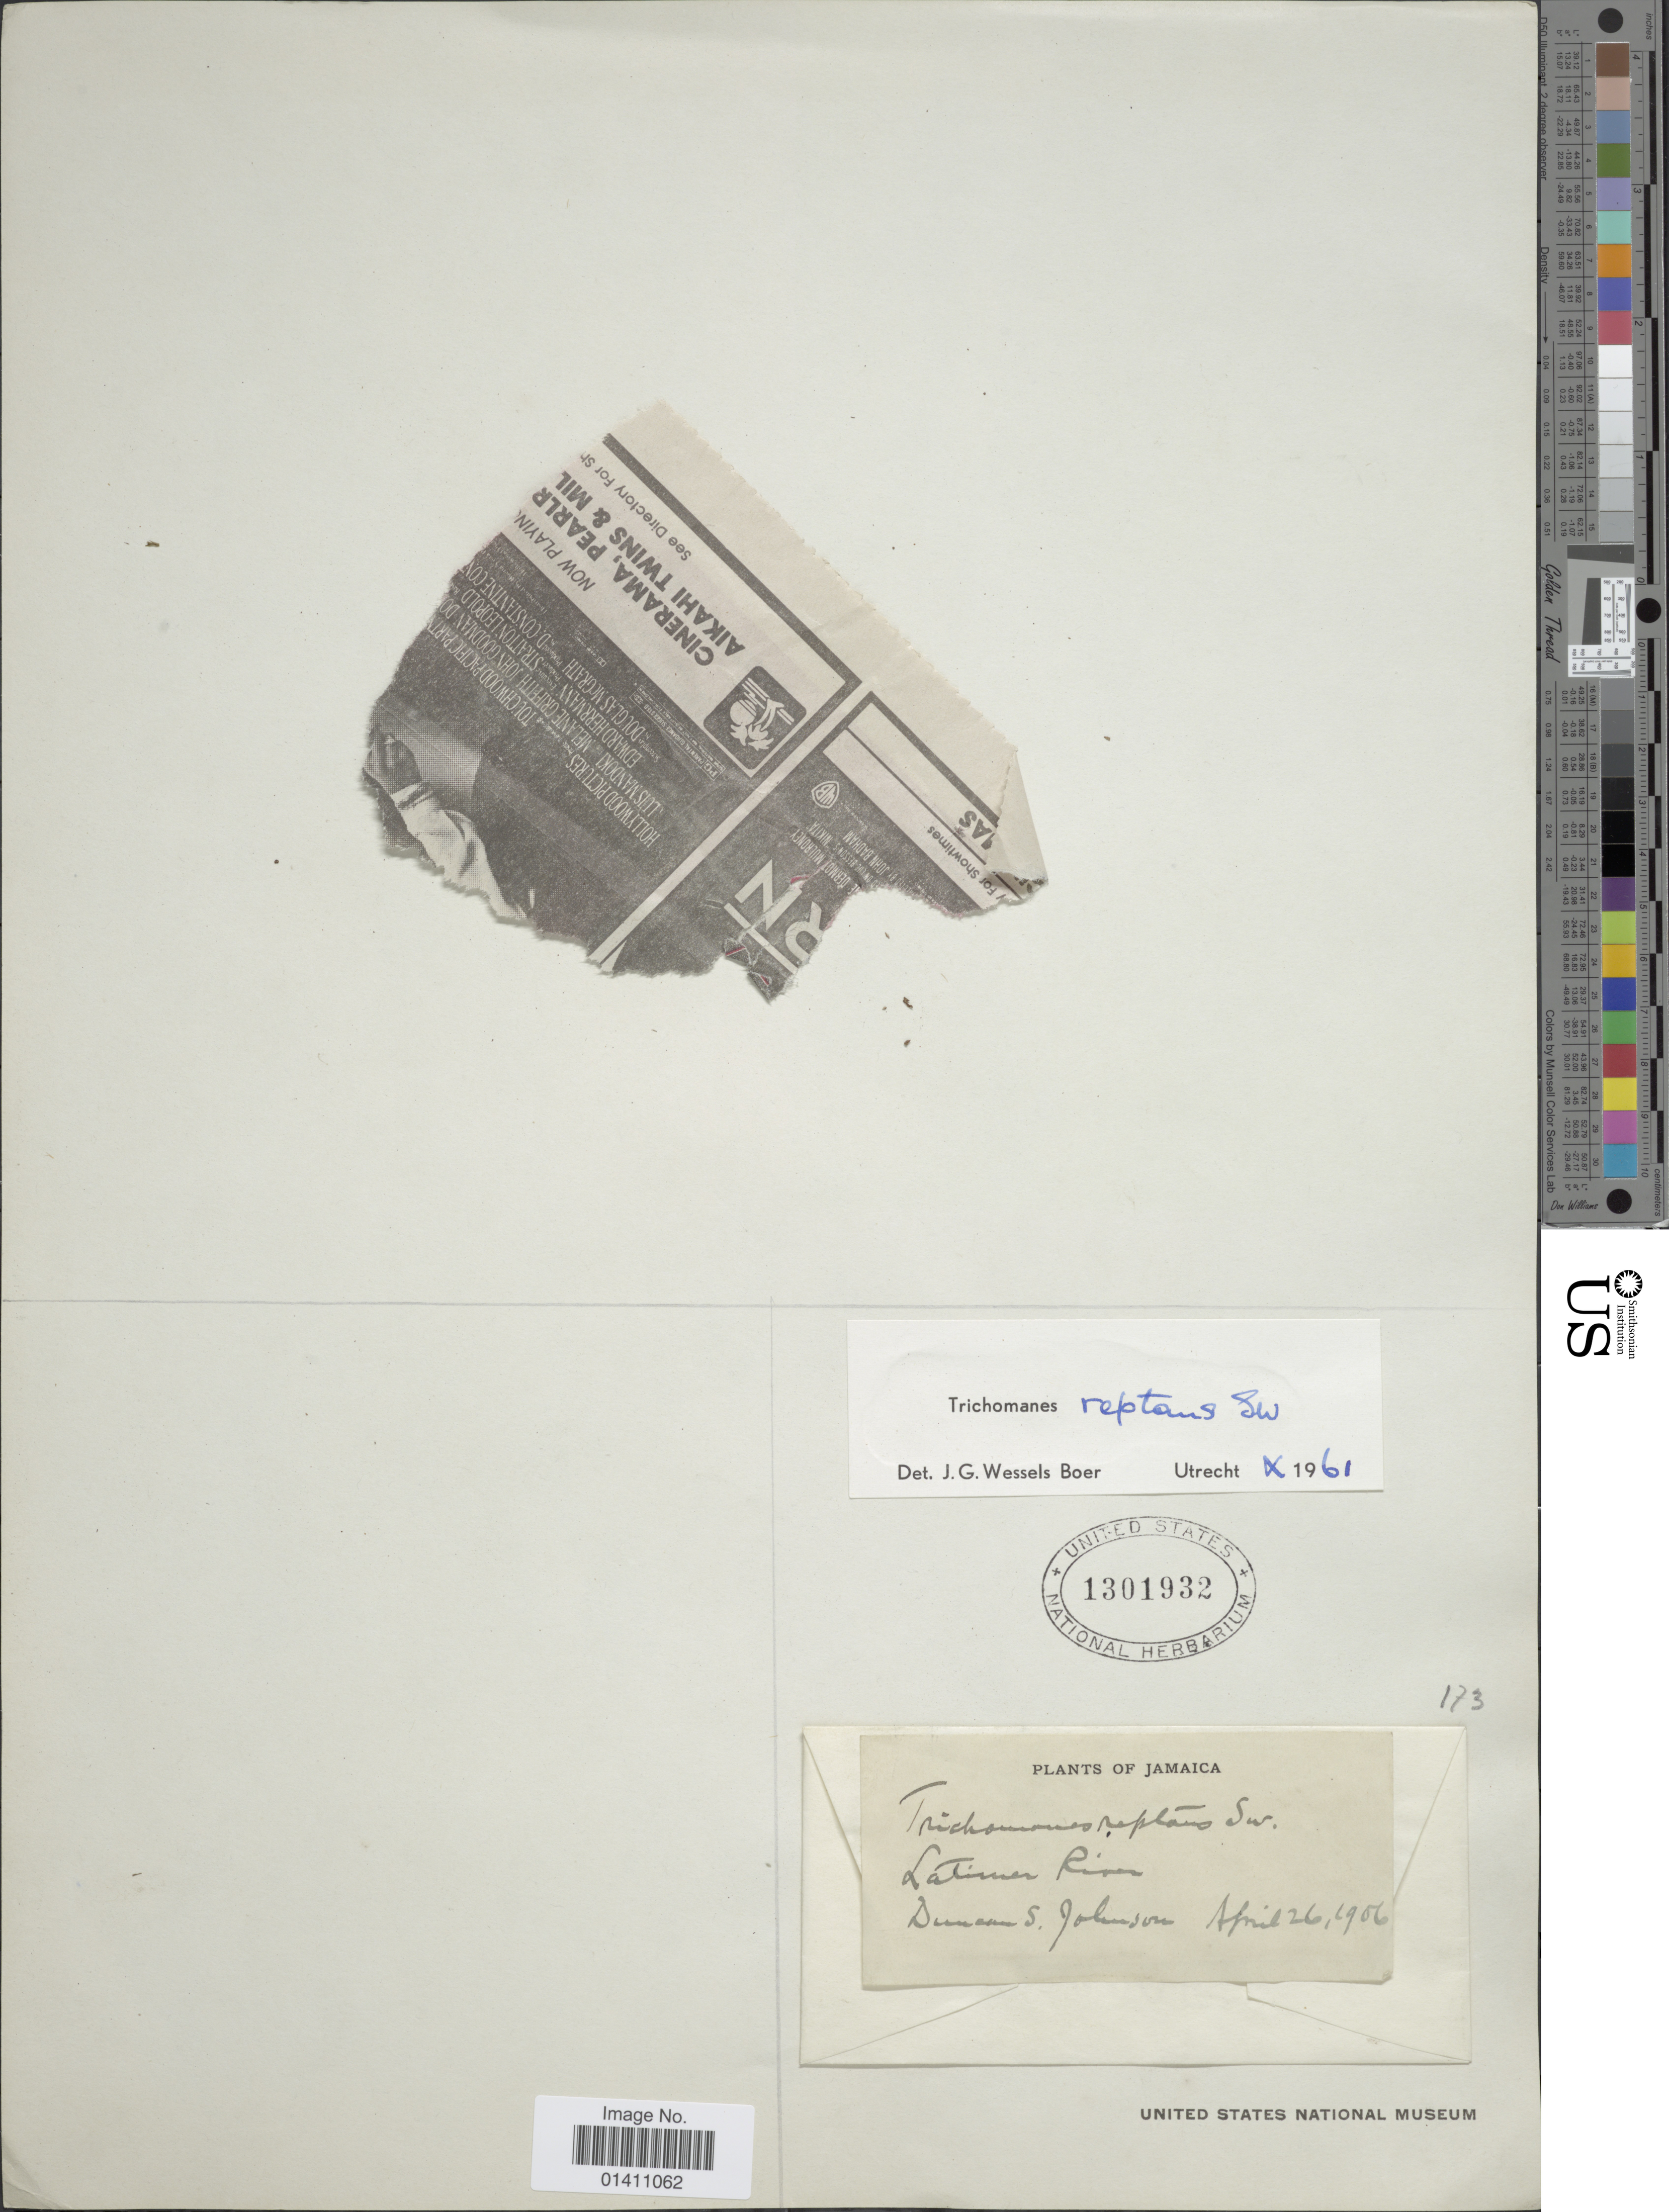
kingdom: Plantae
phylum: Tracheophyta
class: Polypodiopsida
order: Hymenophyllales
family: Hymenophyllaceae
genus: Didymoglossum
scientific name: Didymoglossum reptans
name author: (Sw.) C. Presl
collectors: D. S. Johnson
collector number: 173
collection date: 1906-04-26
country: Jamaica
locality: Latimer River.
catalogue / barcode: US 1301932